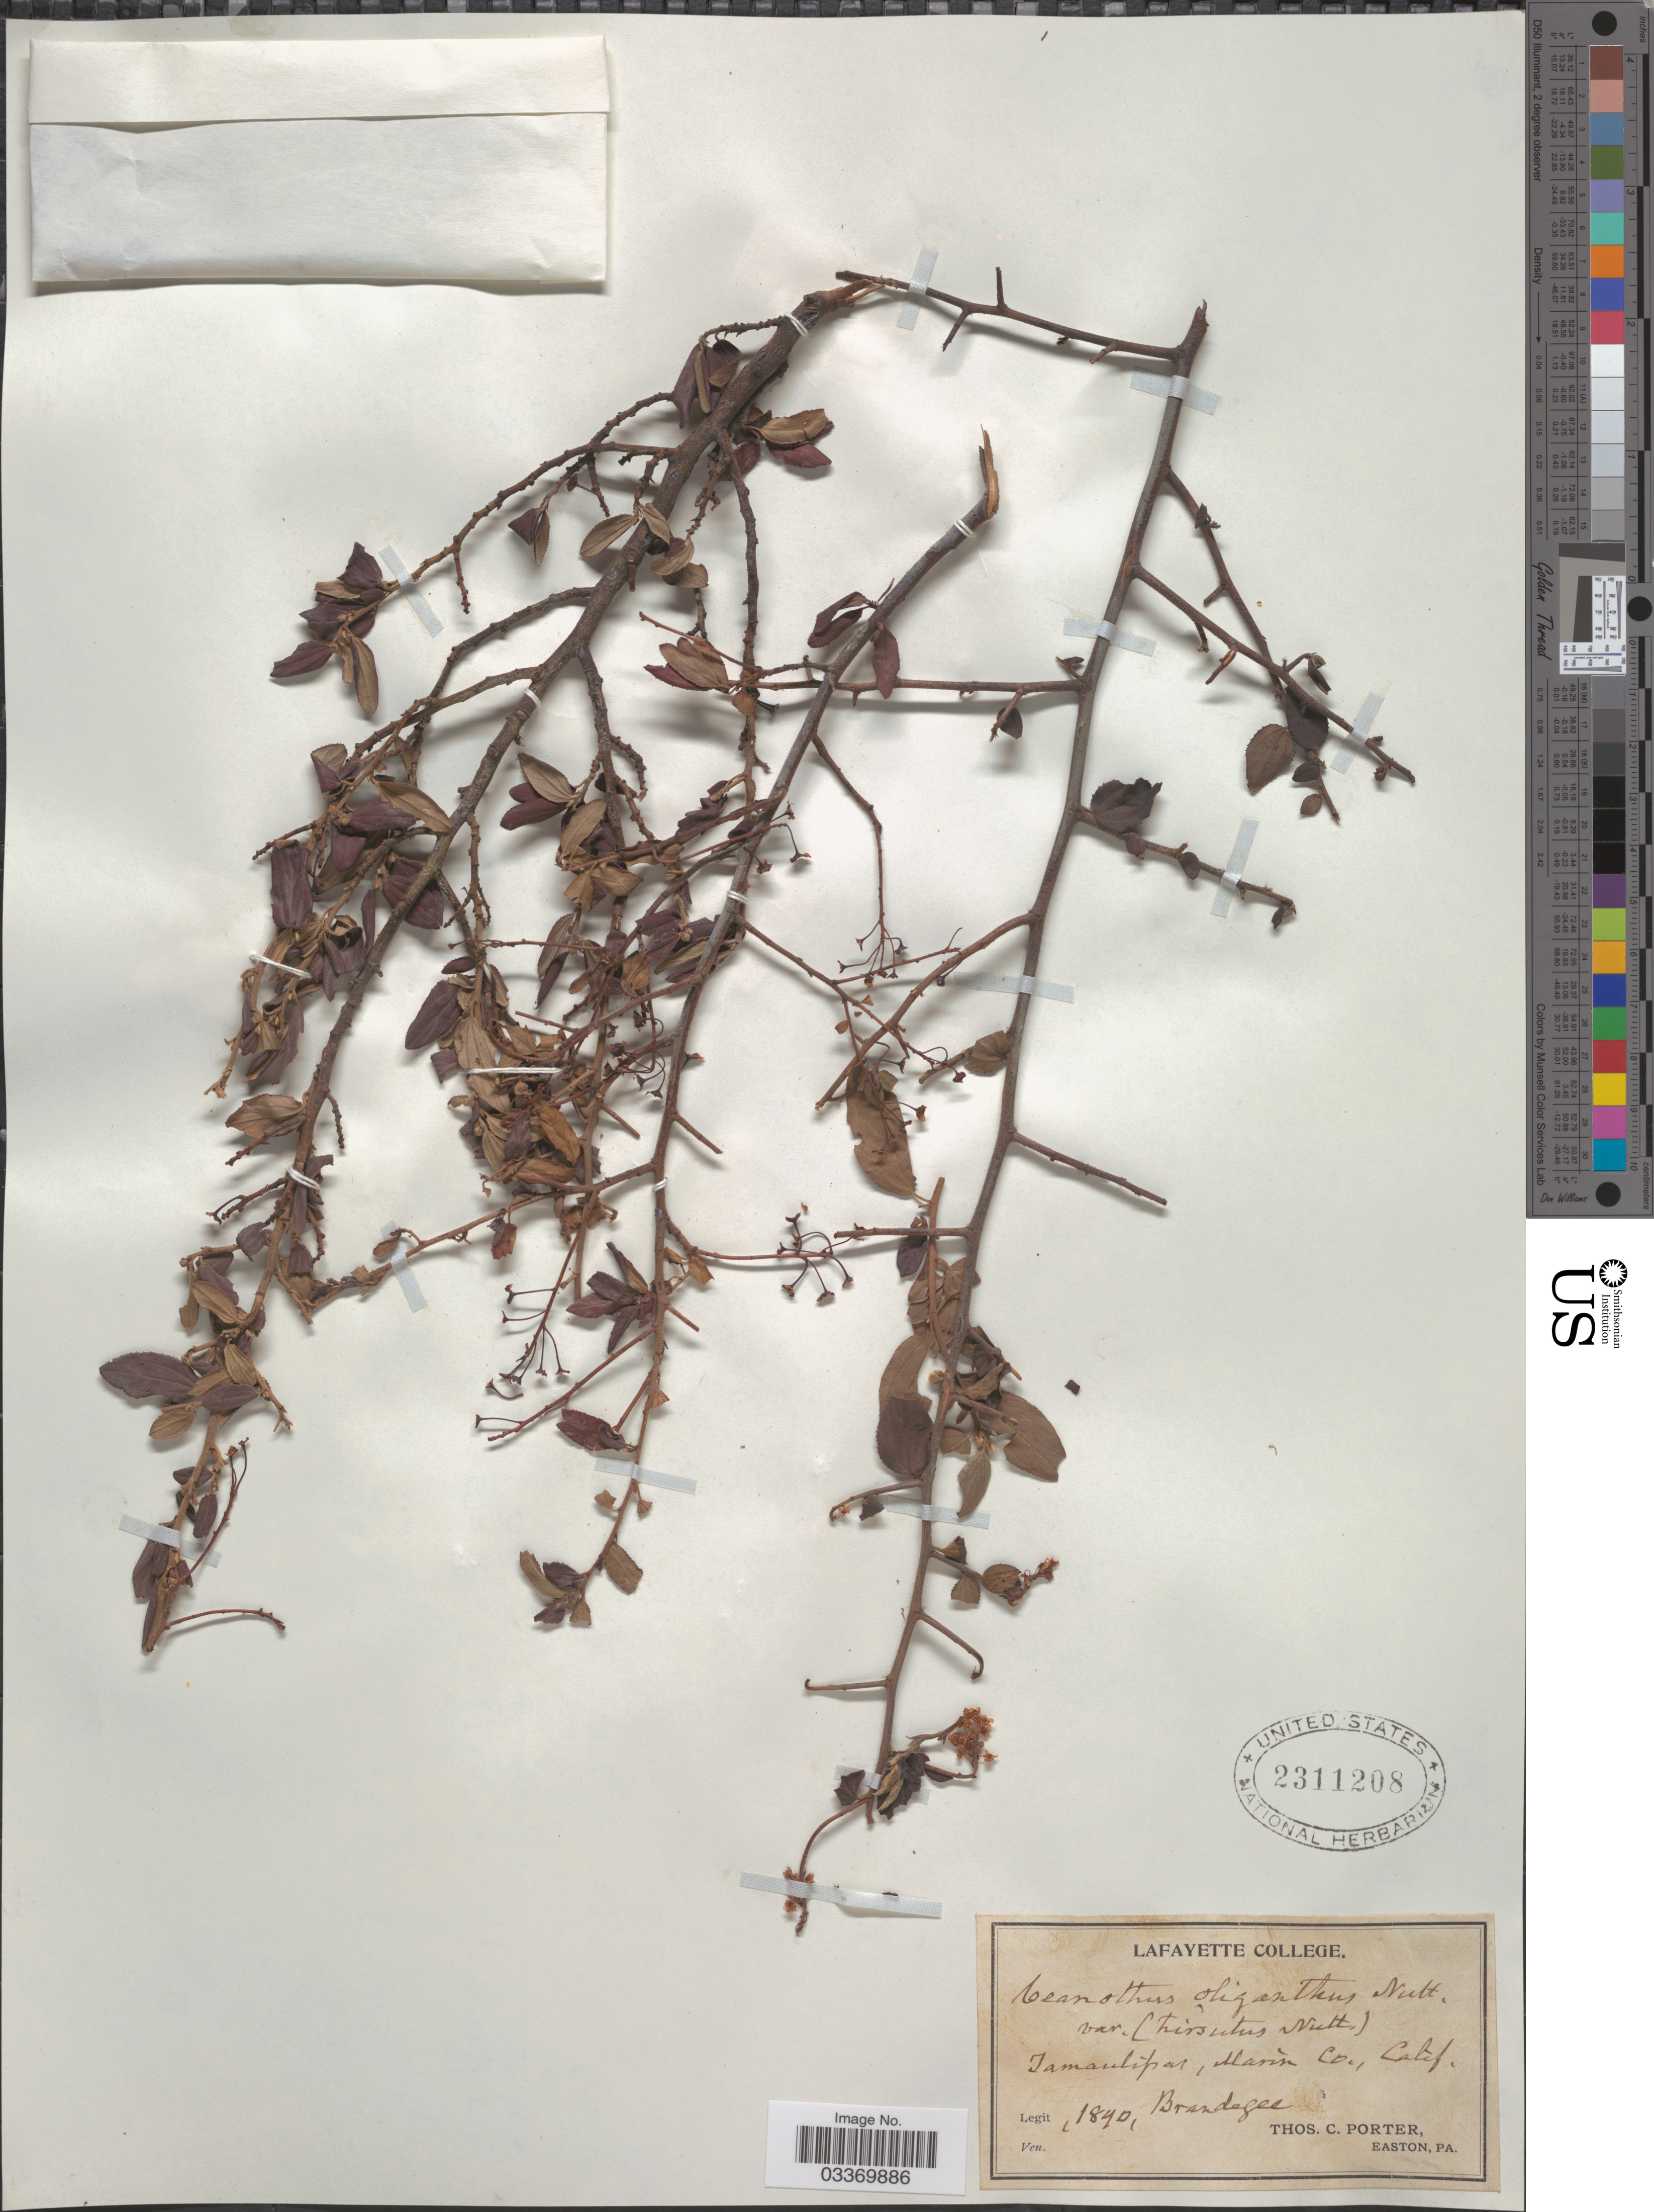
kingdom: Plantae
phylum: Tracheophyta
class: Magnoliopsida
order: Rosales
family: Rhamnaceae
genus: Ceanothus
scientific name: Ceanothus oliganthus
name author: Nutt.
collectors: -- Brandegee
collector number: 1840?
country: United States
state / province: California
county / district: Marin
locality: Tamaulipas, Marin Co.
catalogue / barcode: US 2311208